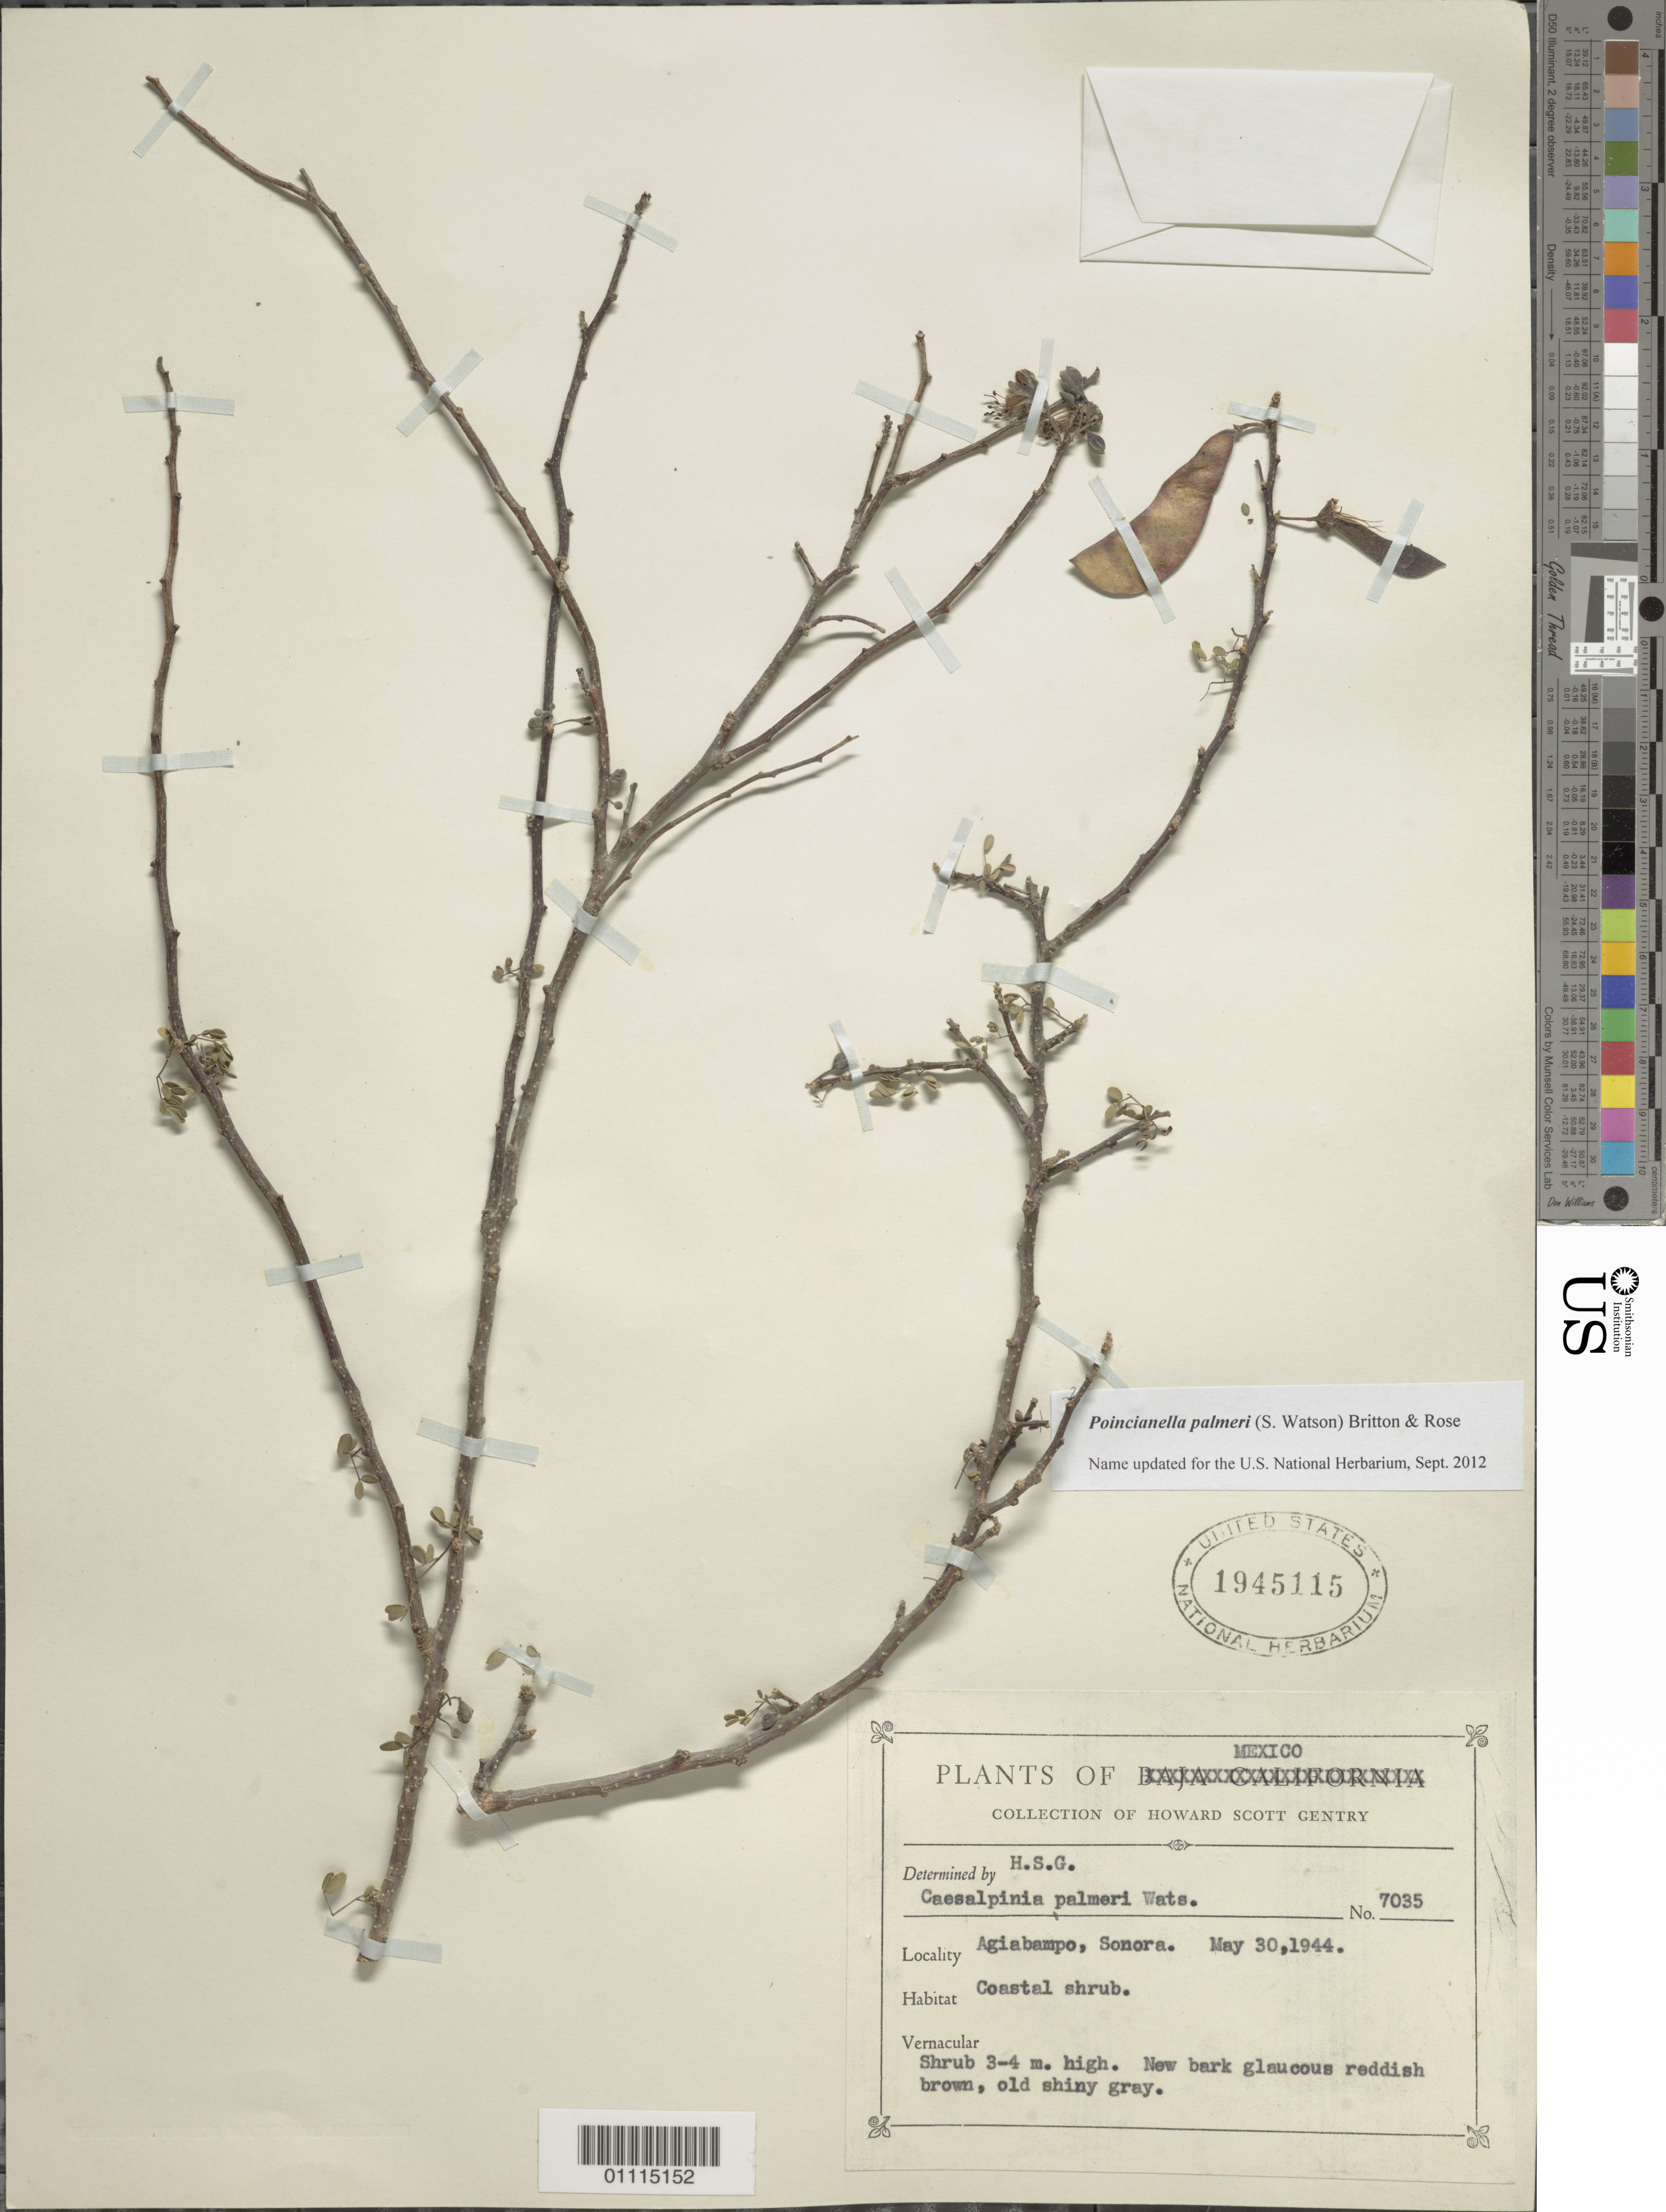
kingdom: Plantae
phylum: Tracheophyta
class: Magnoliopsida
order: Fabales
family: Fabaceae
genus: Erythrostemon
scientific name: Erythrostemon palmeri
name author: (S. Watson) Gagnon & G.P. Lewis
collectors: H. S. Gentry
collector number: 7035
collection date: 1944-05-30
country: Mexico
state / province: Sonora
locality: Agiabampo.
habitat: Coastal shrub.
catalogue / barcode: US 1945115